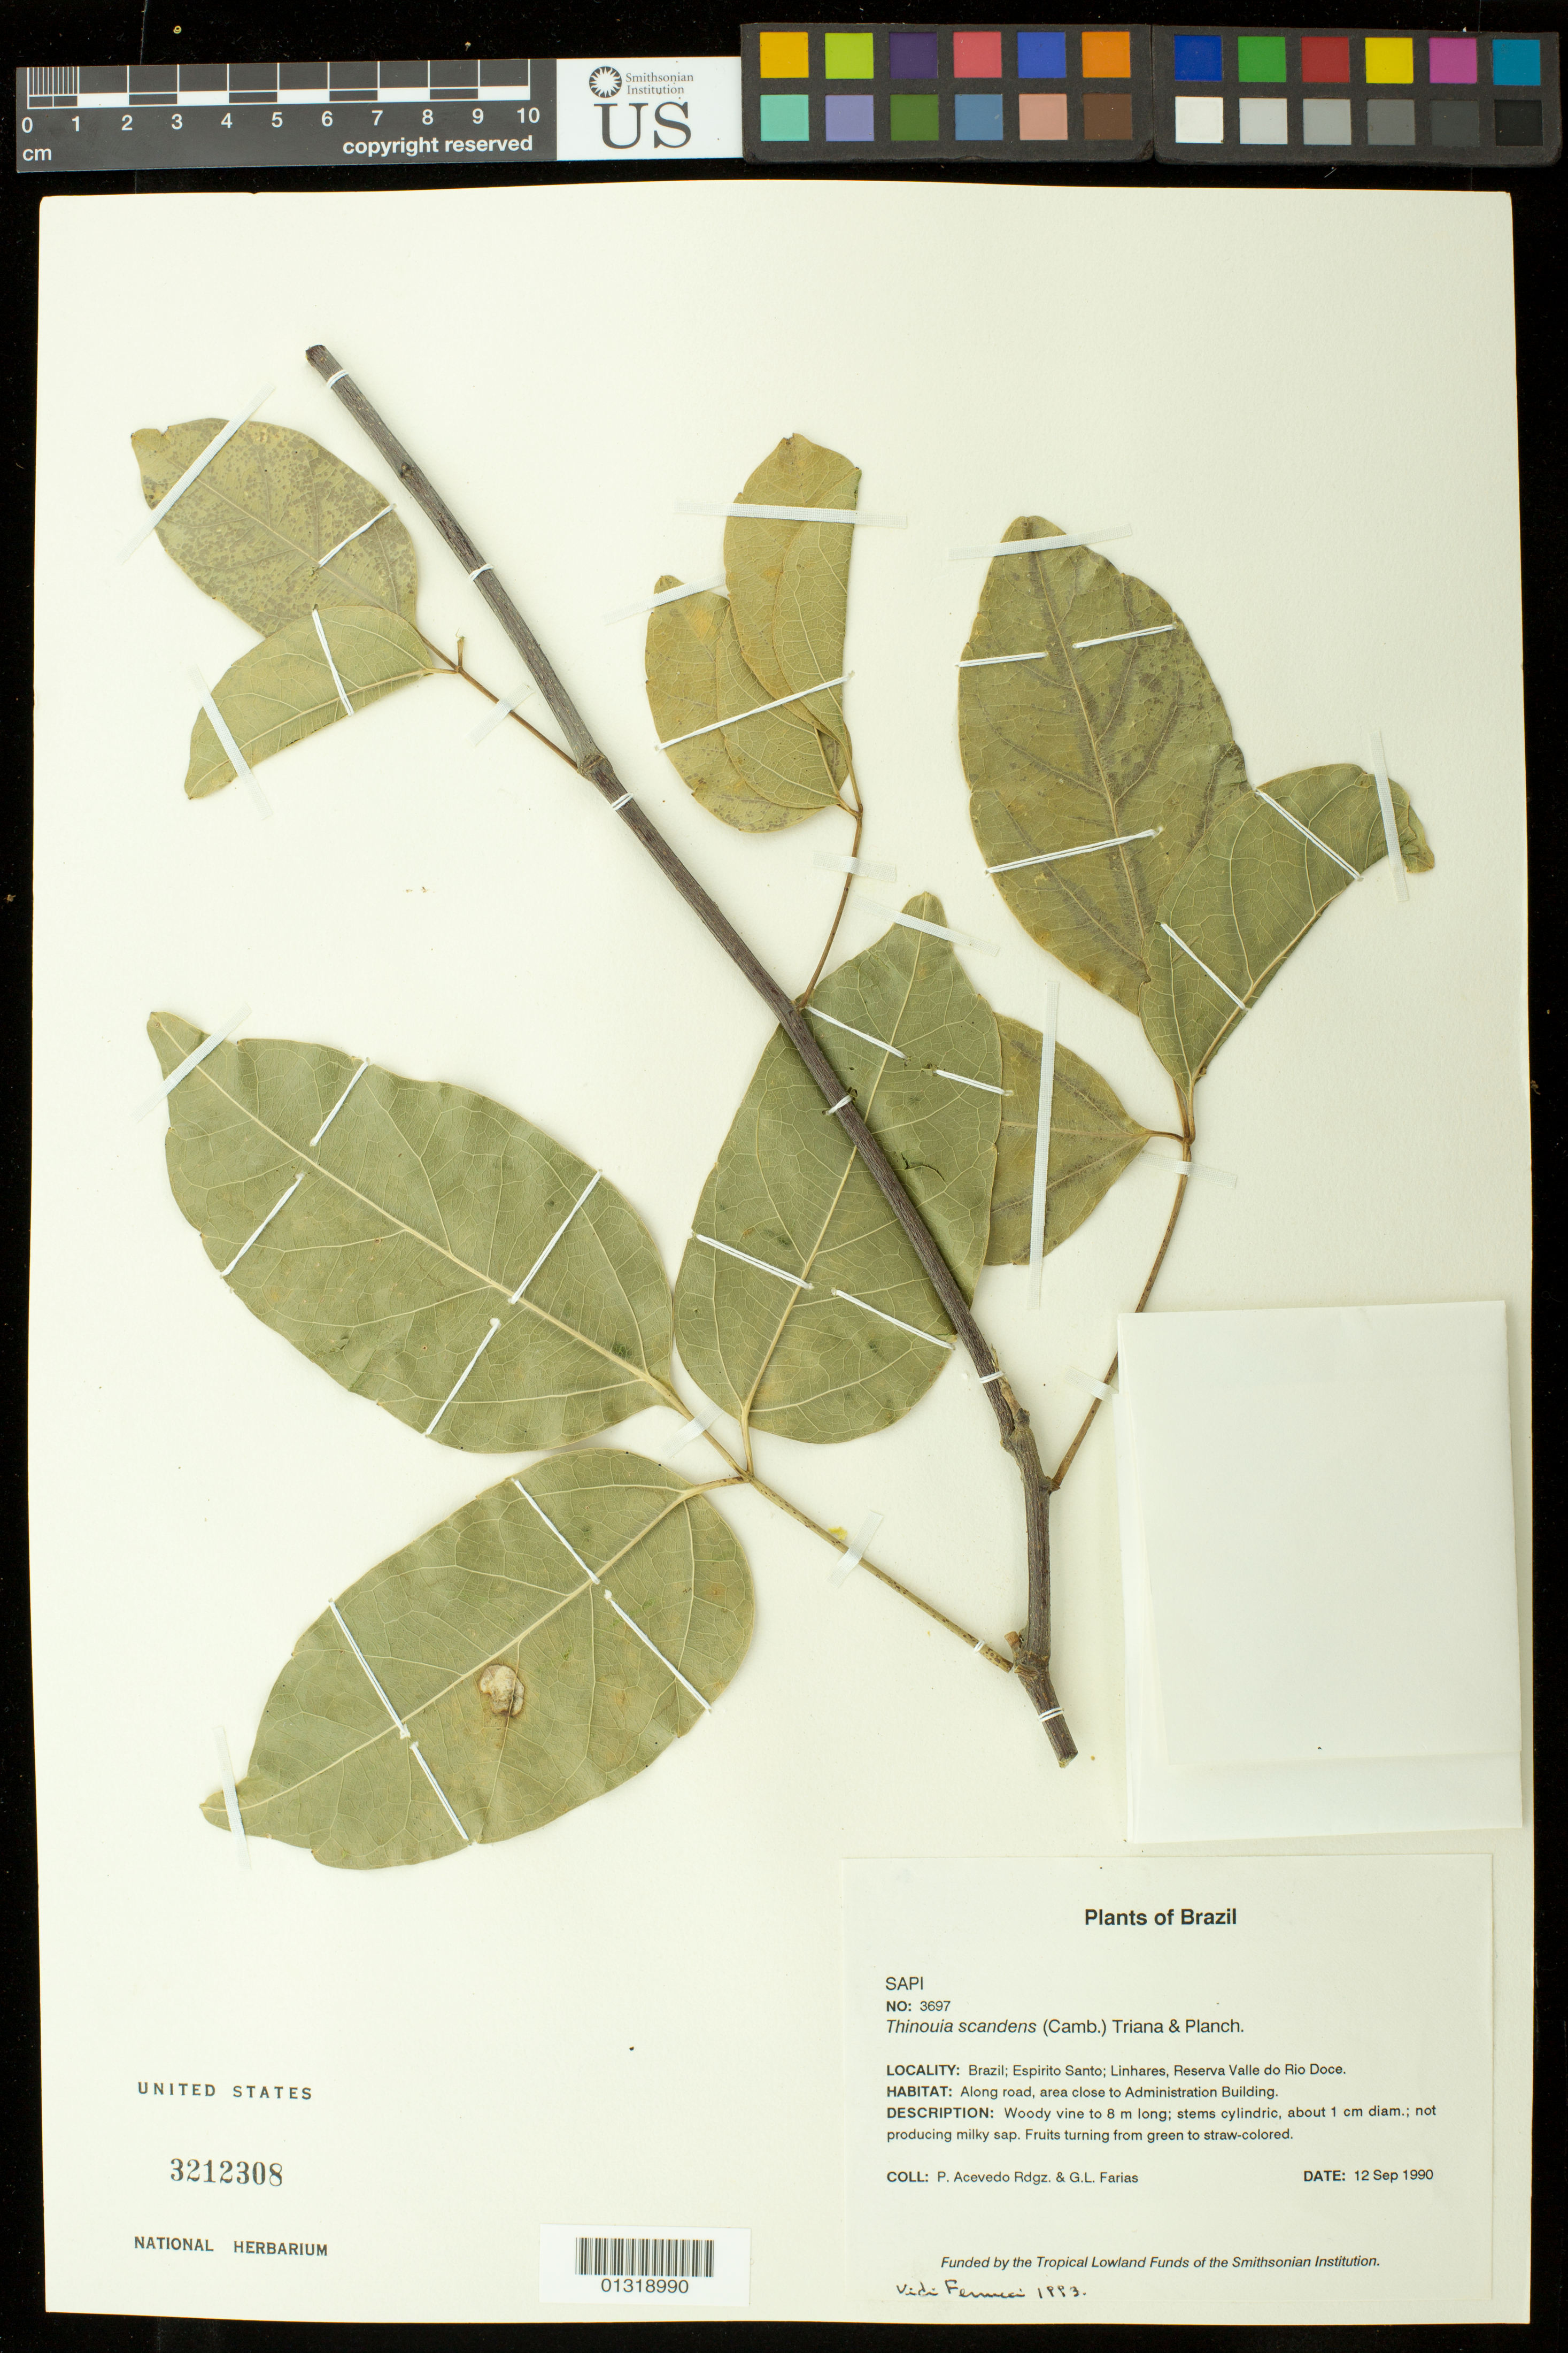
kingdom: Plantae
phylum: Tracheophyta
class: Magnoliopsida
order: Sapindales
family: Sapindaceae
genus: Thinouia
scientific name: Thinouia scandens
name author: (Cambess.) Triana & Planch.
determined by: Ferrucci, María S.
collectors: P. Acevedo-Rodr. & G. Farias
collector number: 3697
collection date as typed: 12 Sep 1990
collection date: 1990-09-12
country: Brazil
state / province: Espirito Santo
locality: Espirito Santo; Linhares, Reserva Valle do Río Doce.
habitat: Along road, area close to Administration Building.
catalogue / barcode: US 3212308